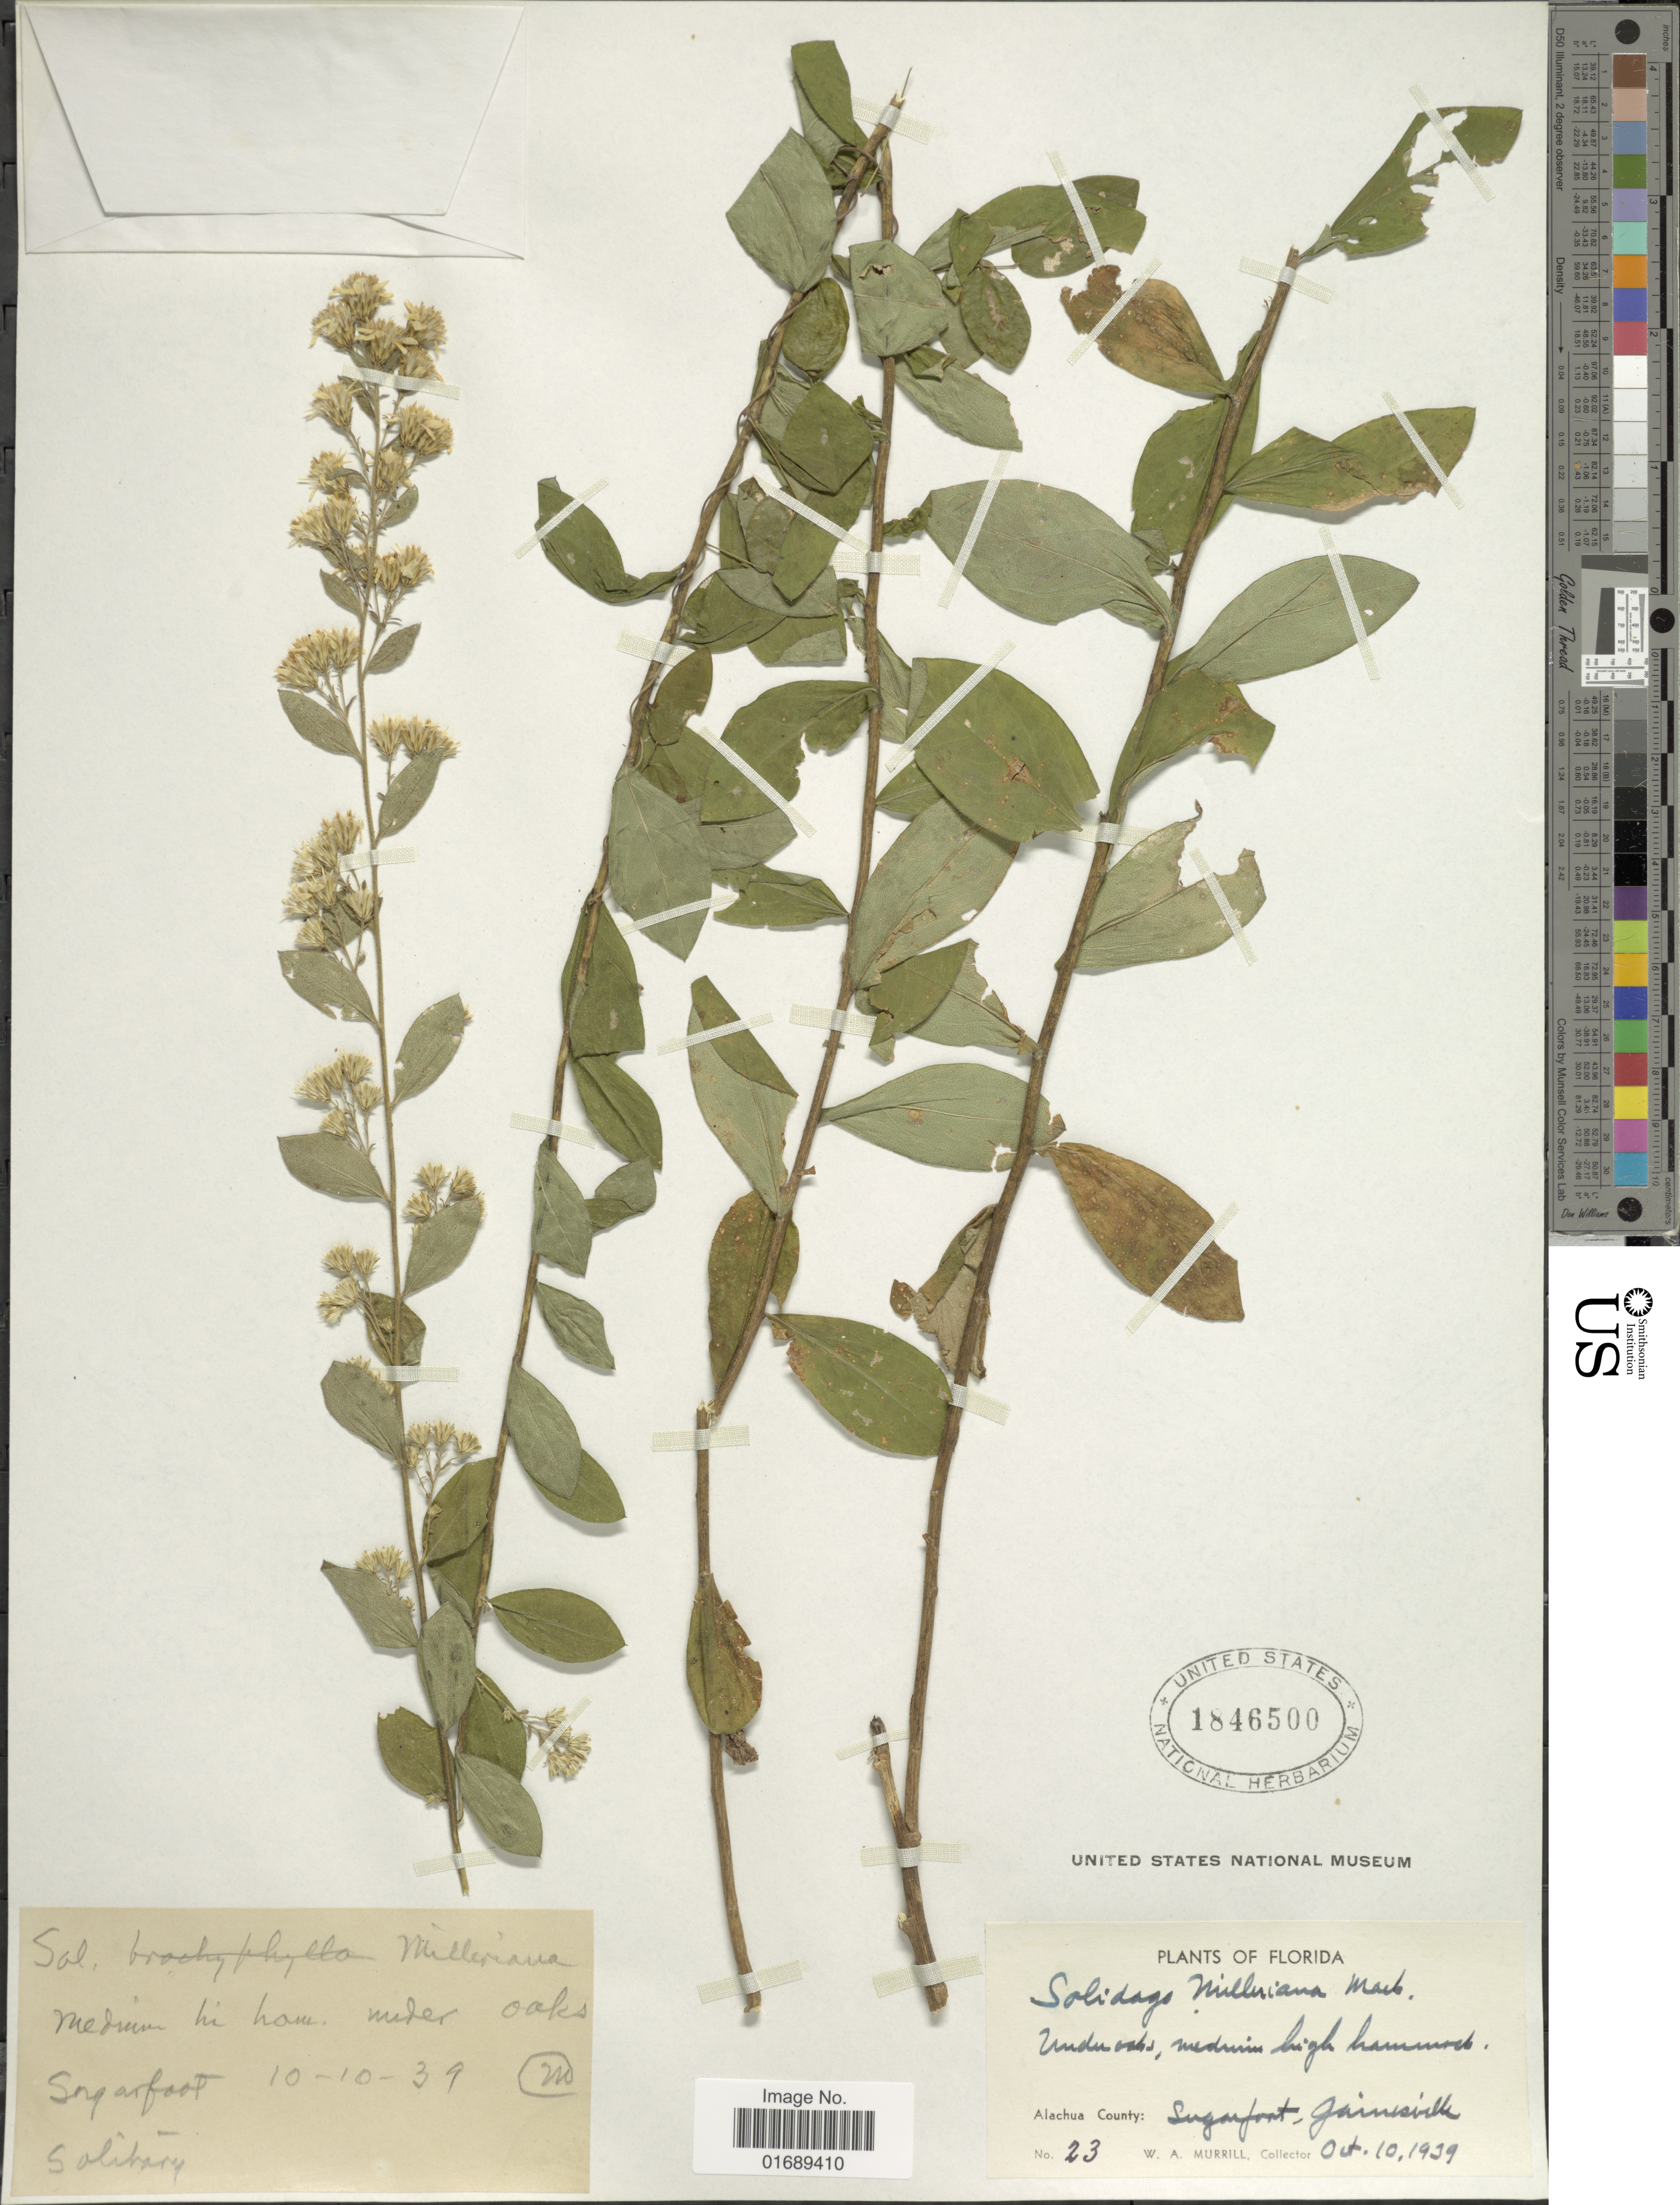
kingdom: Plantae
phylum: Tracheophyta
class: Magnoliopsida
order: Asterales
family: Asteraceae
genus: Solidago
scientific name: Solidago petiolaris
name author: Aiton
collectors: W. A. Murrill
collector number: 23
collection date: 1939-10-10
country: United States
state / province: Florida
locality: Alachua County: Sugarfoot, Gainesville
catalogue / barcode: US 1846500